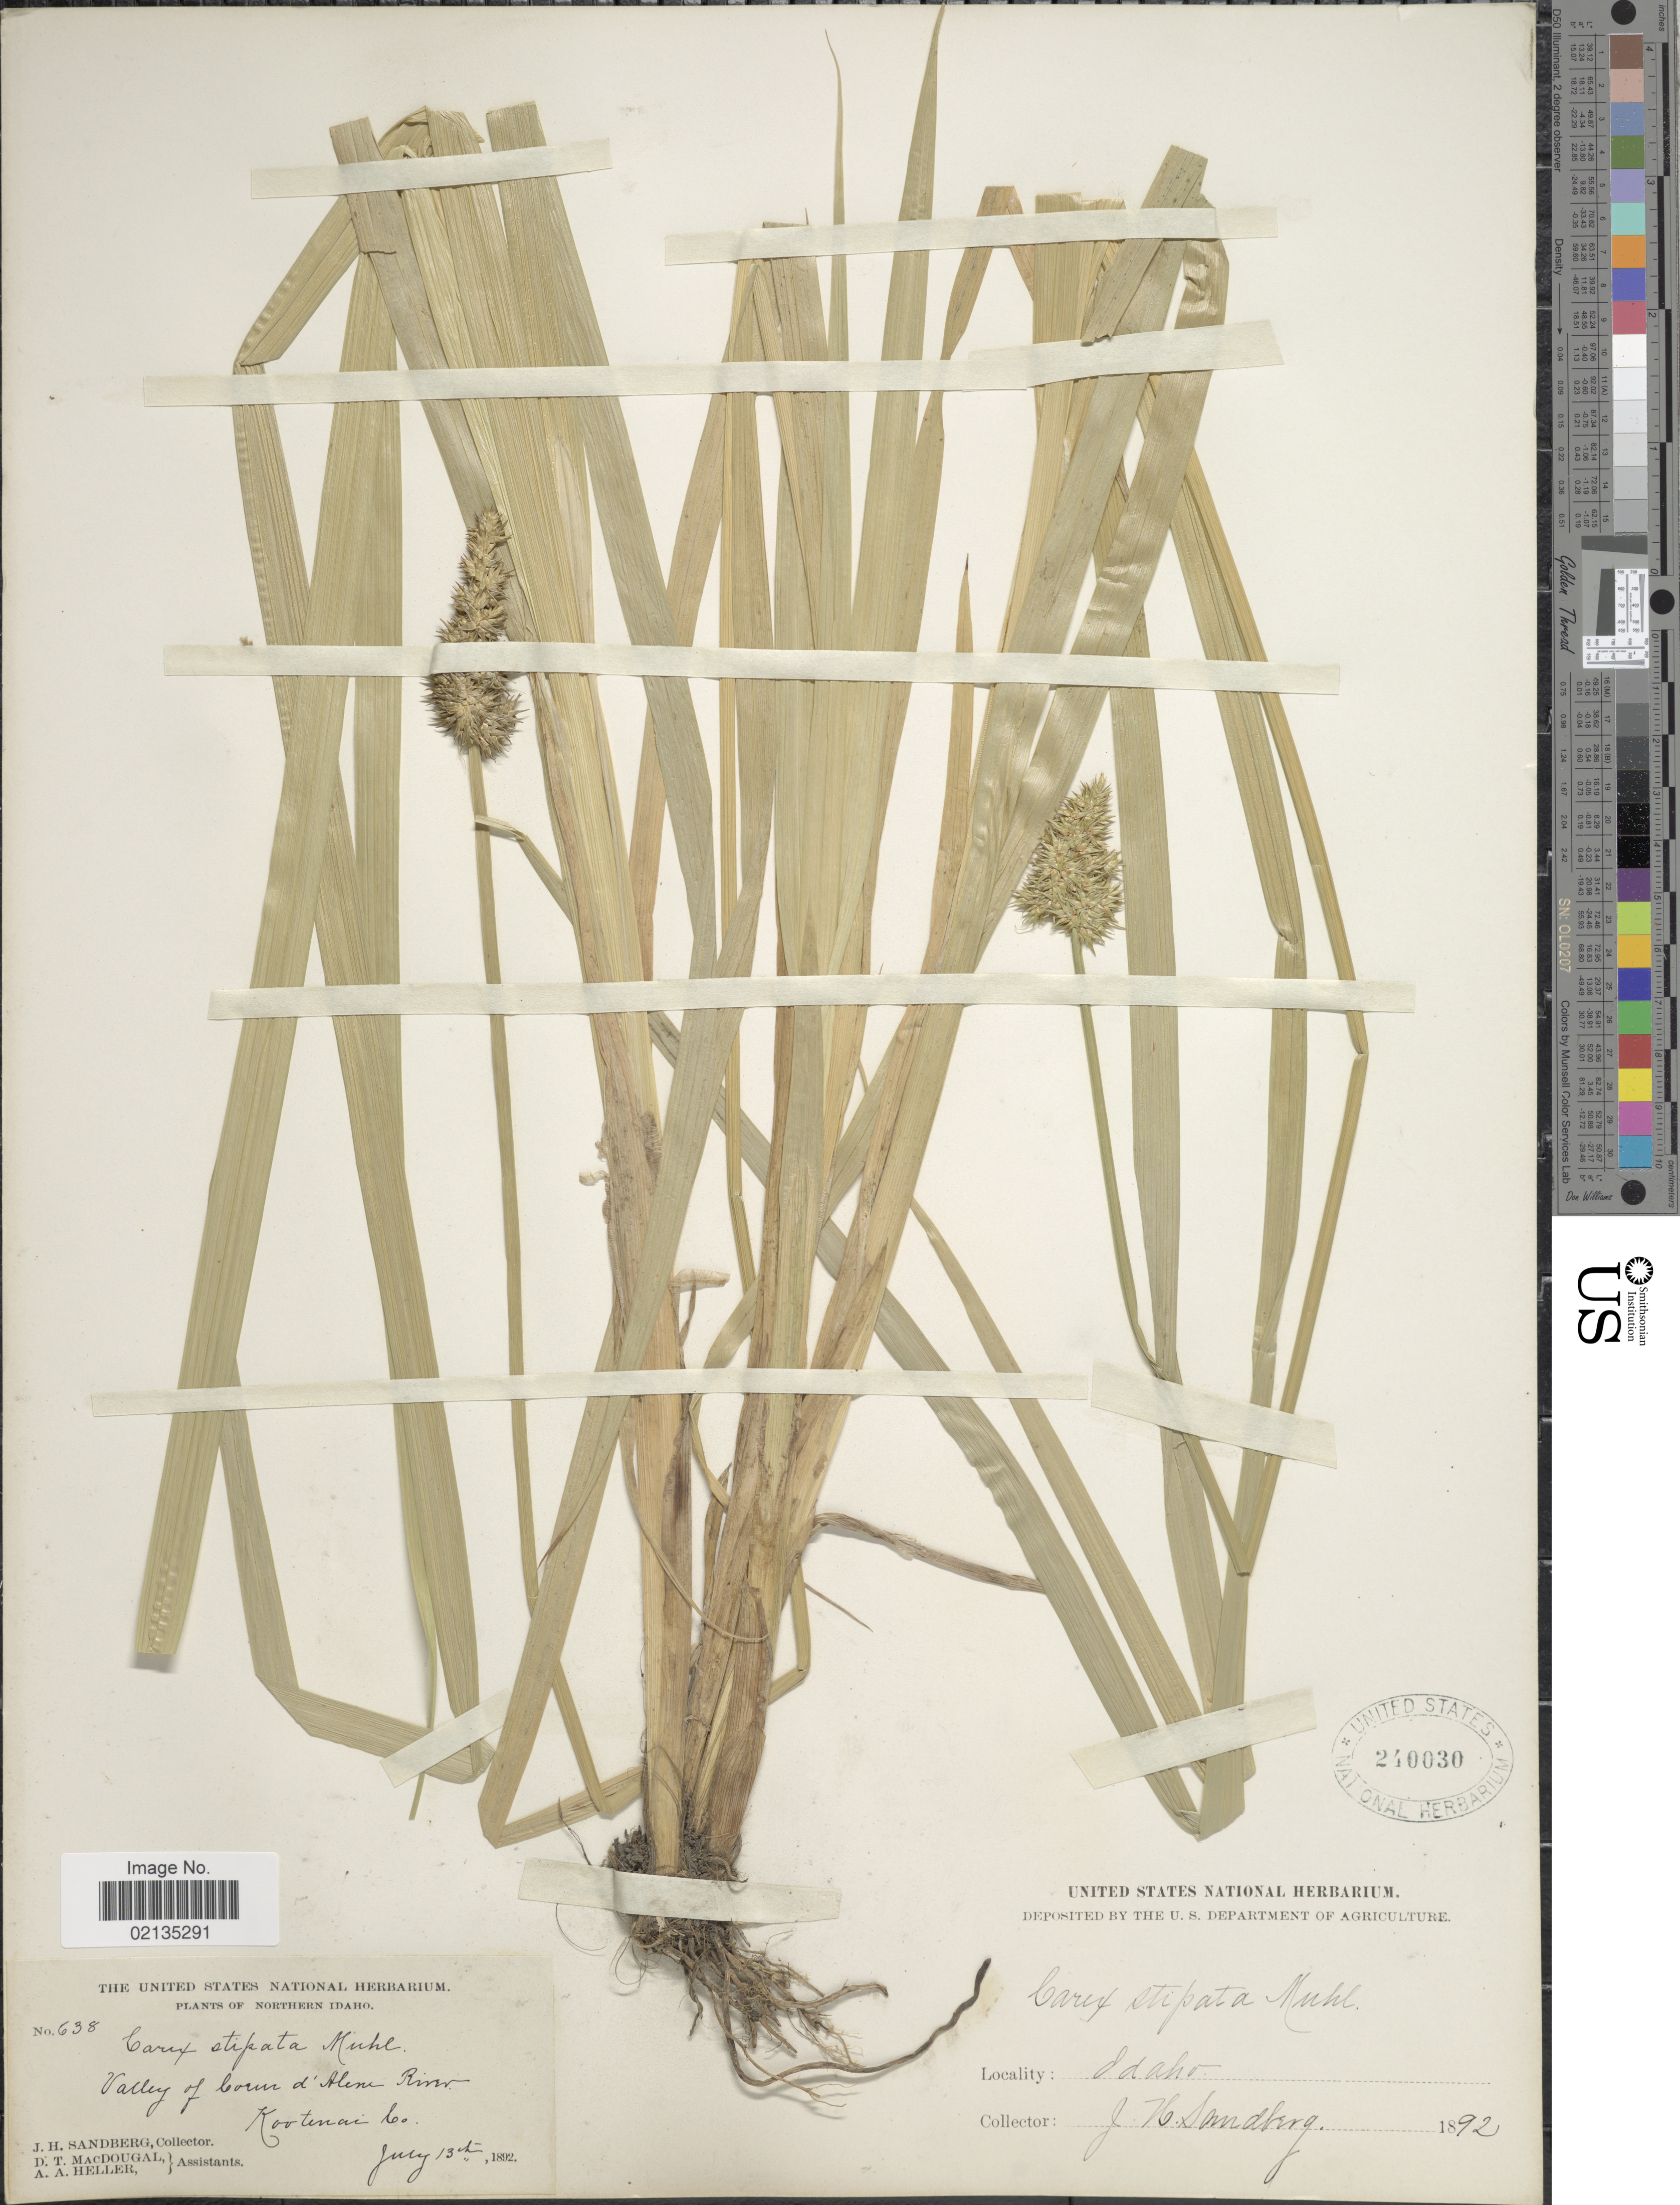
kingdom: Plantae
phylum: Tracheophyta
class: Liliopsida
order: Poales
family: Cyperaceae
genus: Carex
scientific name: Carex stipata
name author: Muhl. ex Willd.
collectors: J. H. Sandberg, D. T. MacDougal & A. A. Heller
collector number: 638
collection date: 1892-07-13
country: United States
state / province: Idaho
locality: Northern Idaho, valley of Coeur d'Alene River, Kootenai Co.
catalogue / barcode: US 240030